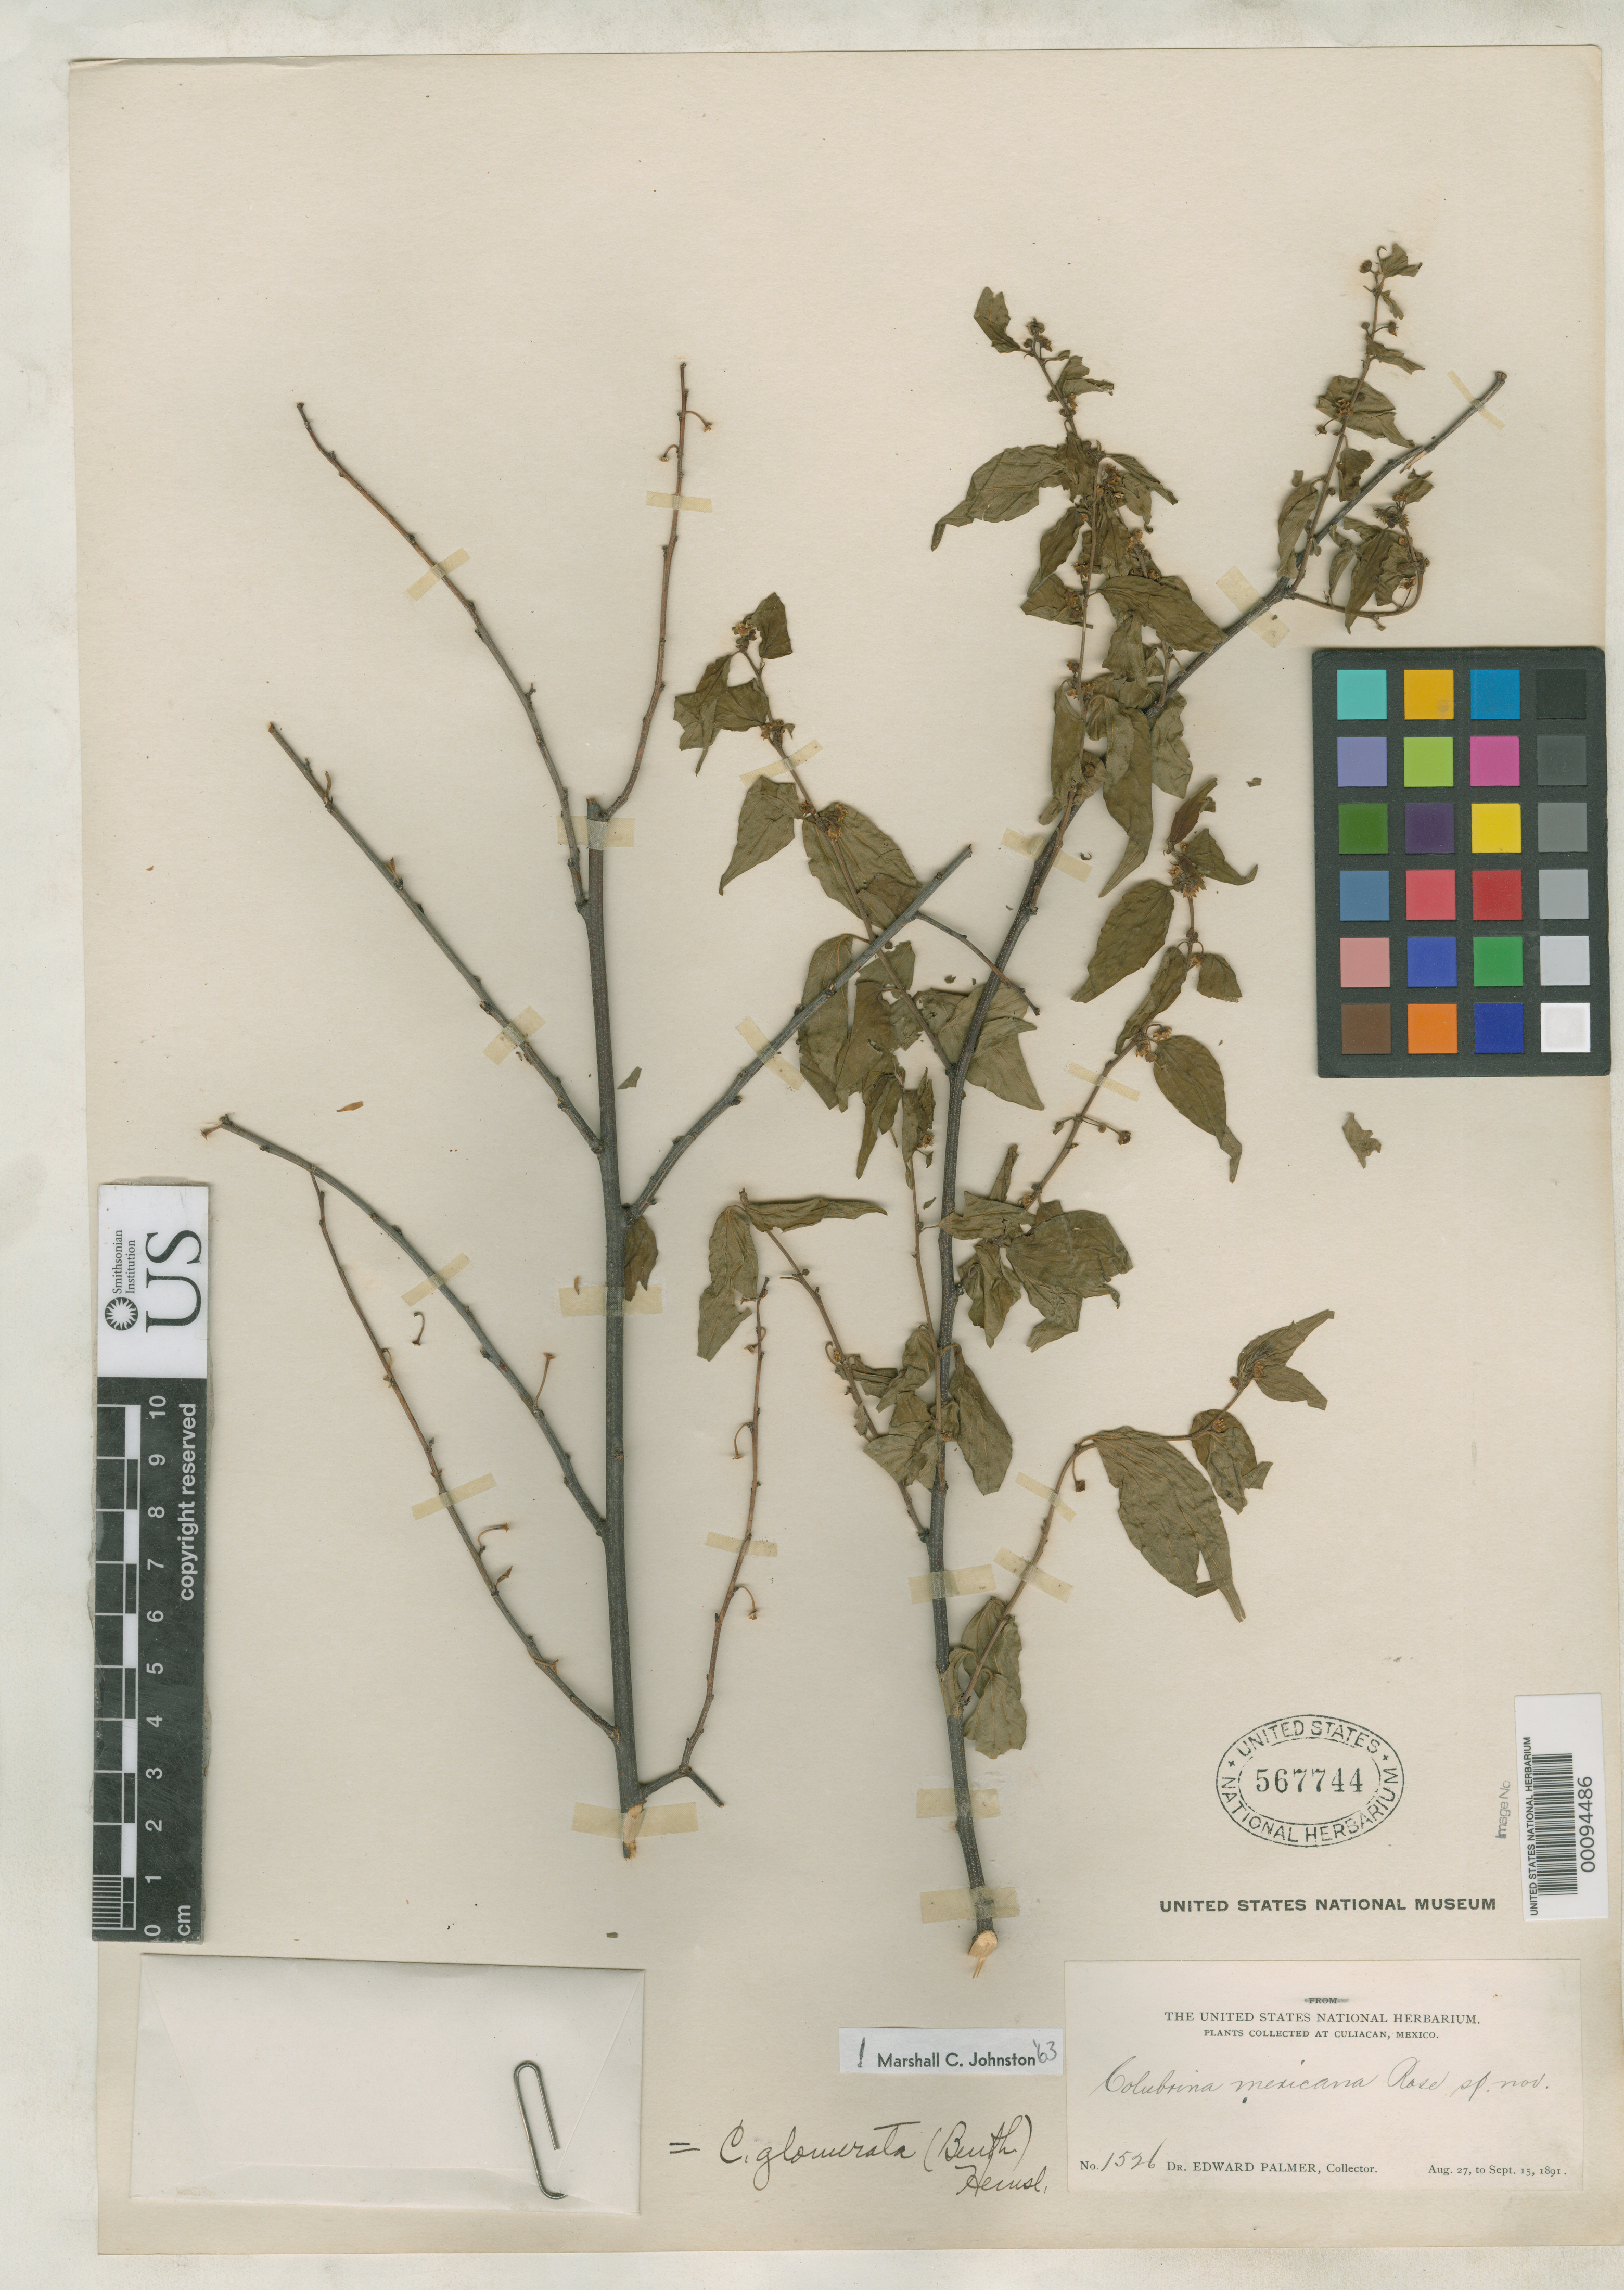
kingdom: Plantae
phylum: Tracheophyta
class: Magnoliopsida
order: Rosales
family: Rhamnaceae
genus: Colubrina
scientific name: Colubrina mexicana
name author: Rose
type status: Holotype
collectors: E. Palmer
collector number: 1526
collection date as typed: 27 Aug 1891 to 15 Sep 1891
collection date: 1891-08-27/1891-09-15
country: Mexico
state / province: Sinaloa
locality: Culiacan.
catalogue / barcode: US 567744